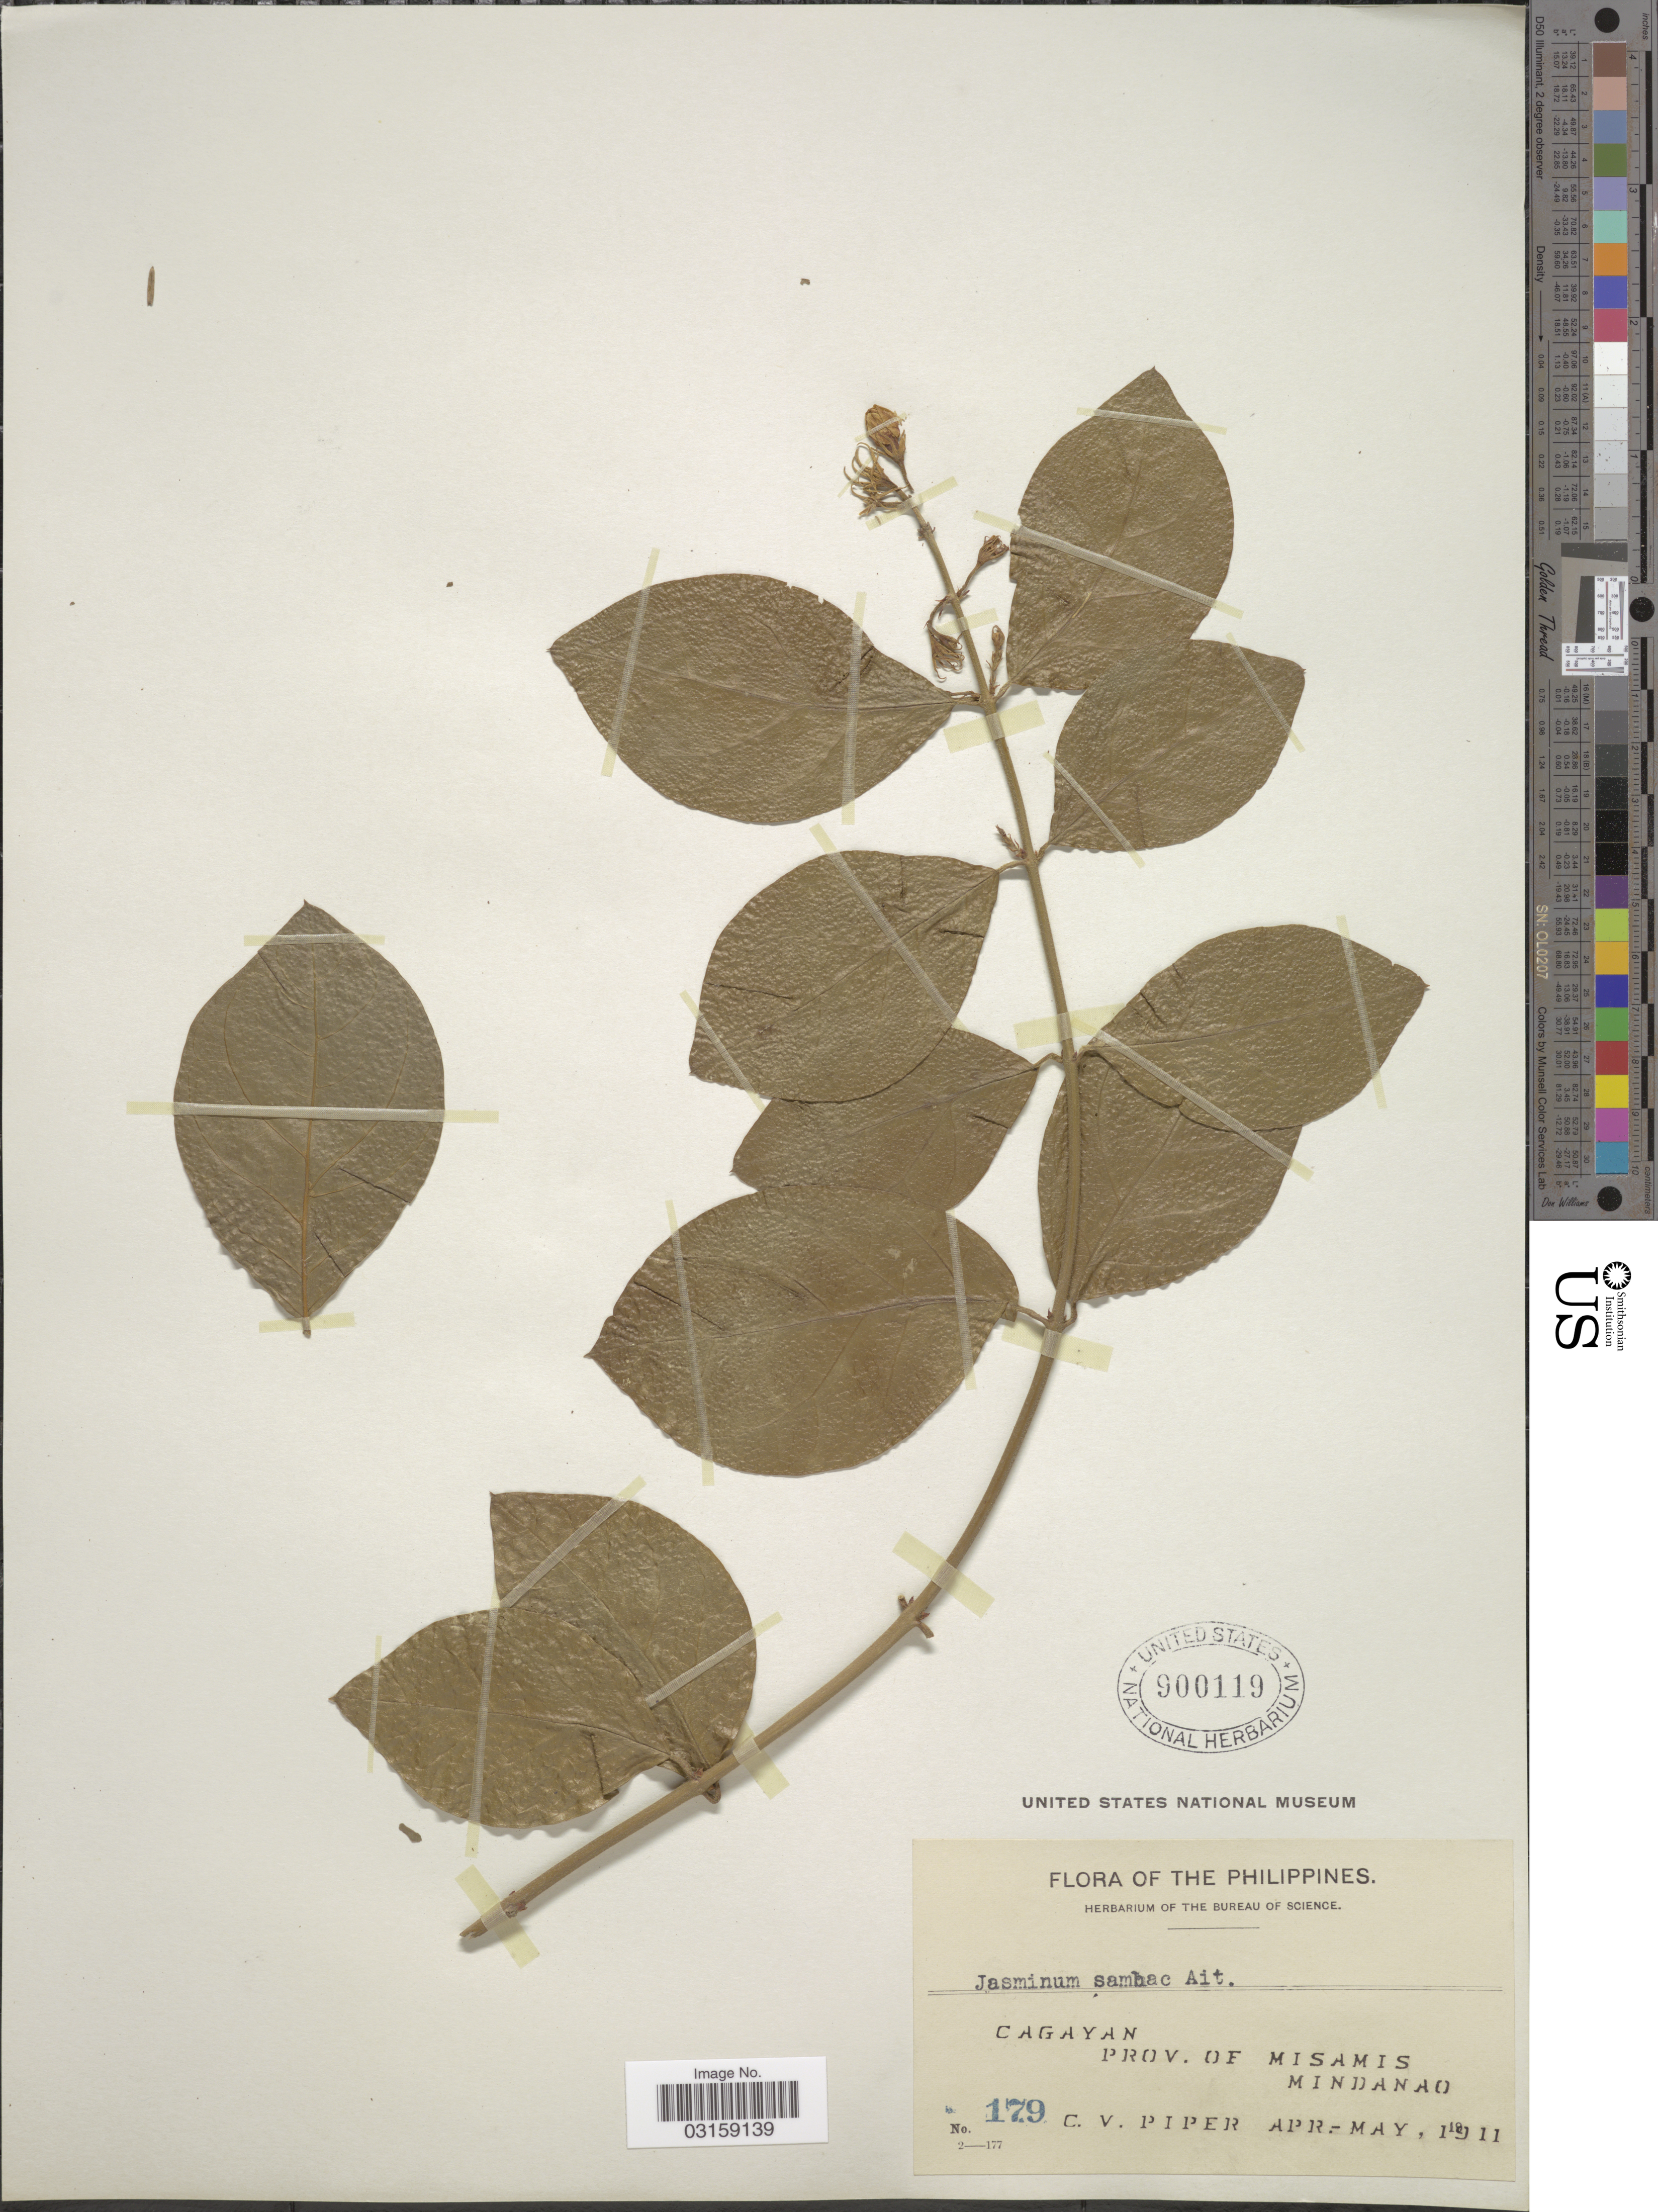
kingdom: Plantae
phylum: Tracheophyta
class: Magnoliopsida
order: Lamiales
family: Oleaceae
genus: Jasminum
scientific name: Jasminum sambac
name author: (L.) Aiton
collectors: C. V. Piper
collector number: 179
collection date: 1911-04/1911-05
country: Philippines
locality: Cagayan. Prov. of Misamis. Mindanao.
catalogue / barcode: US 900119